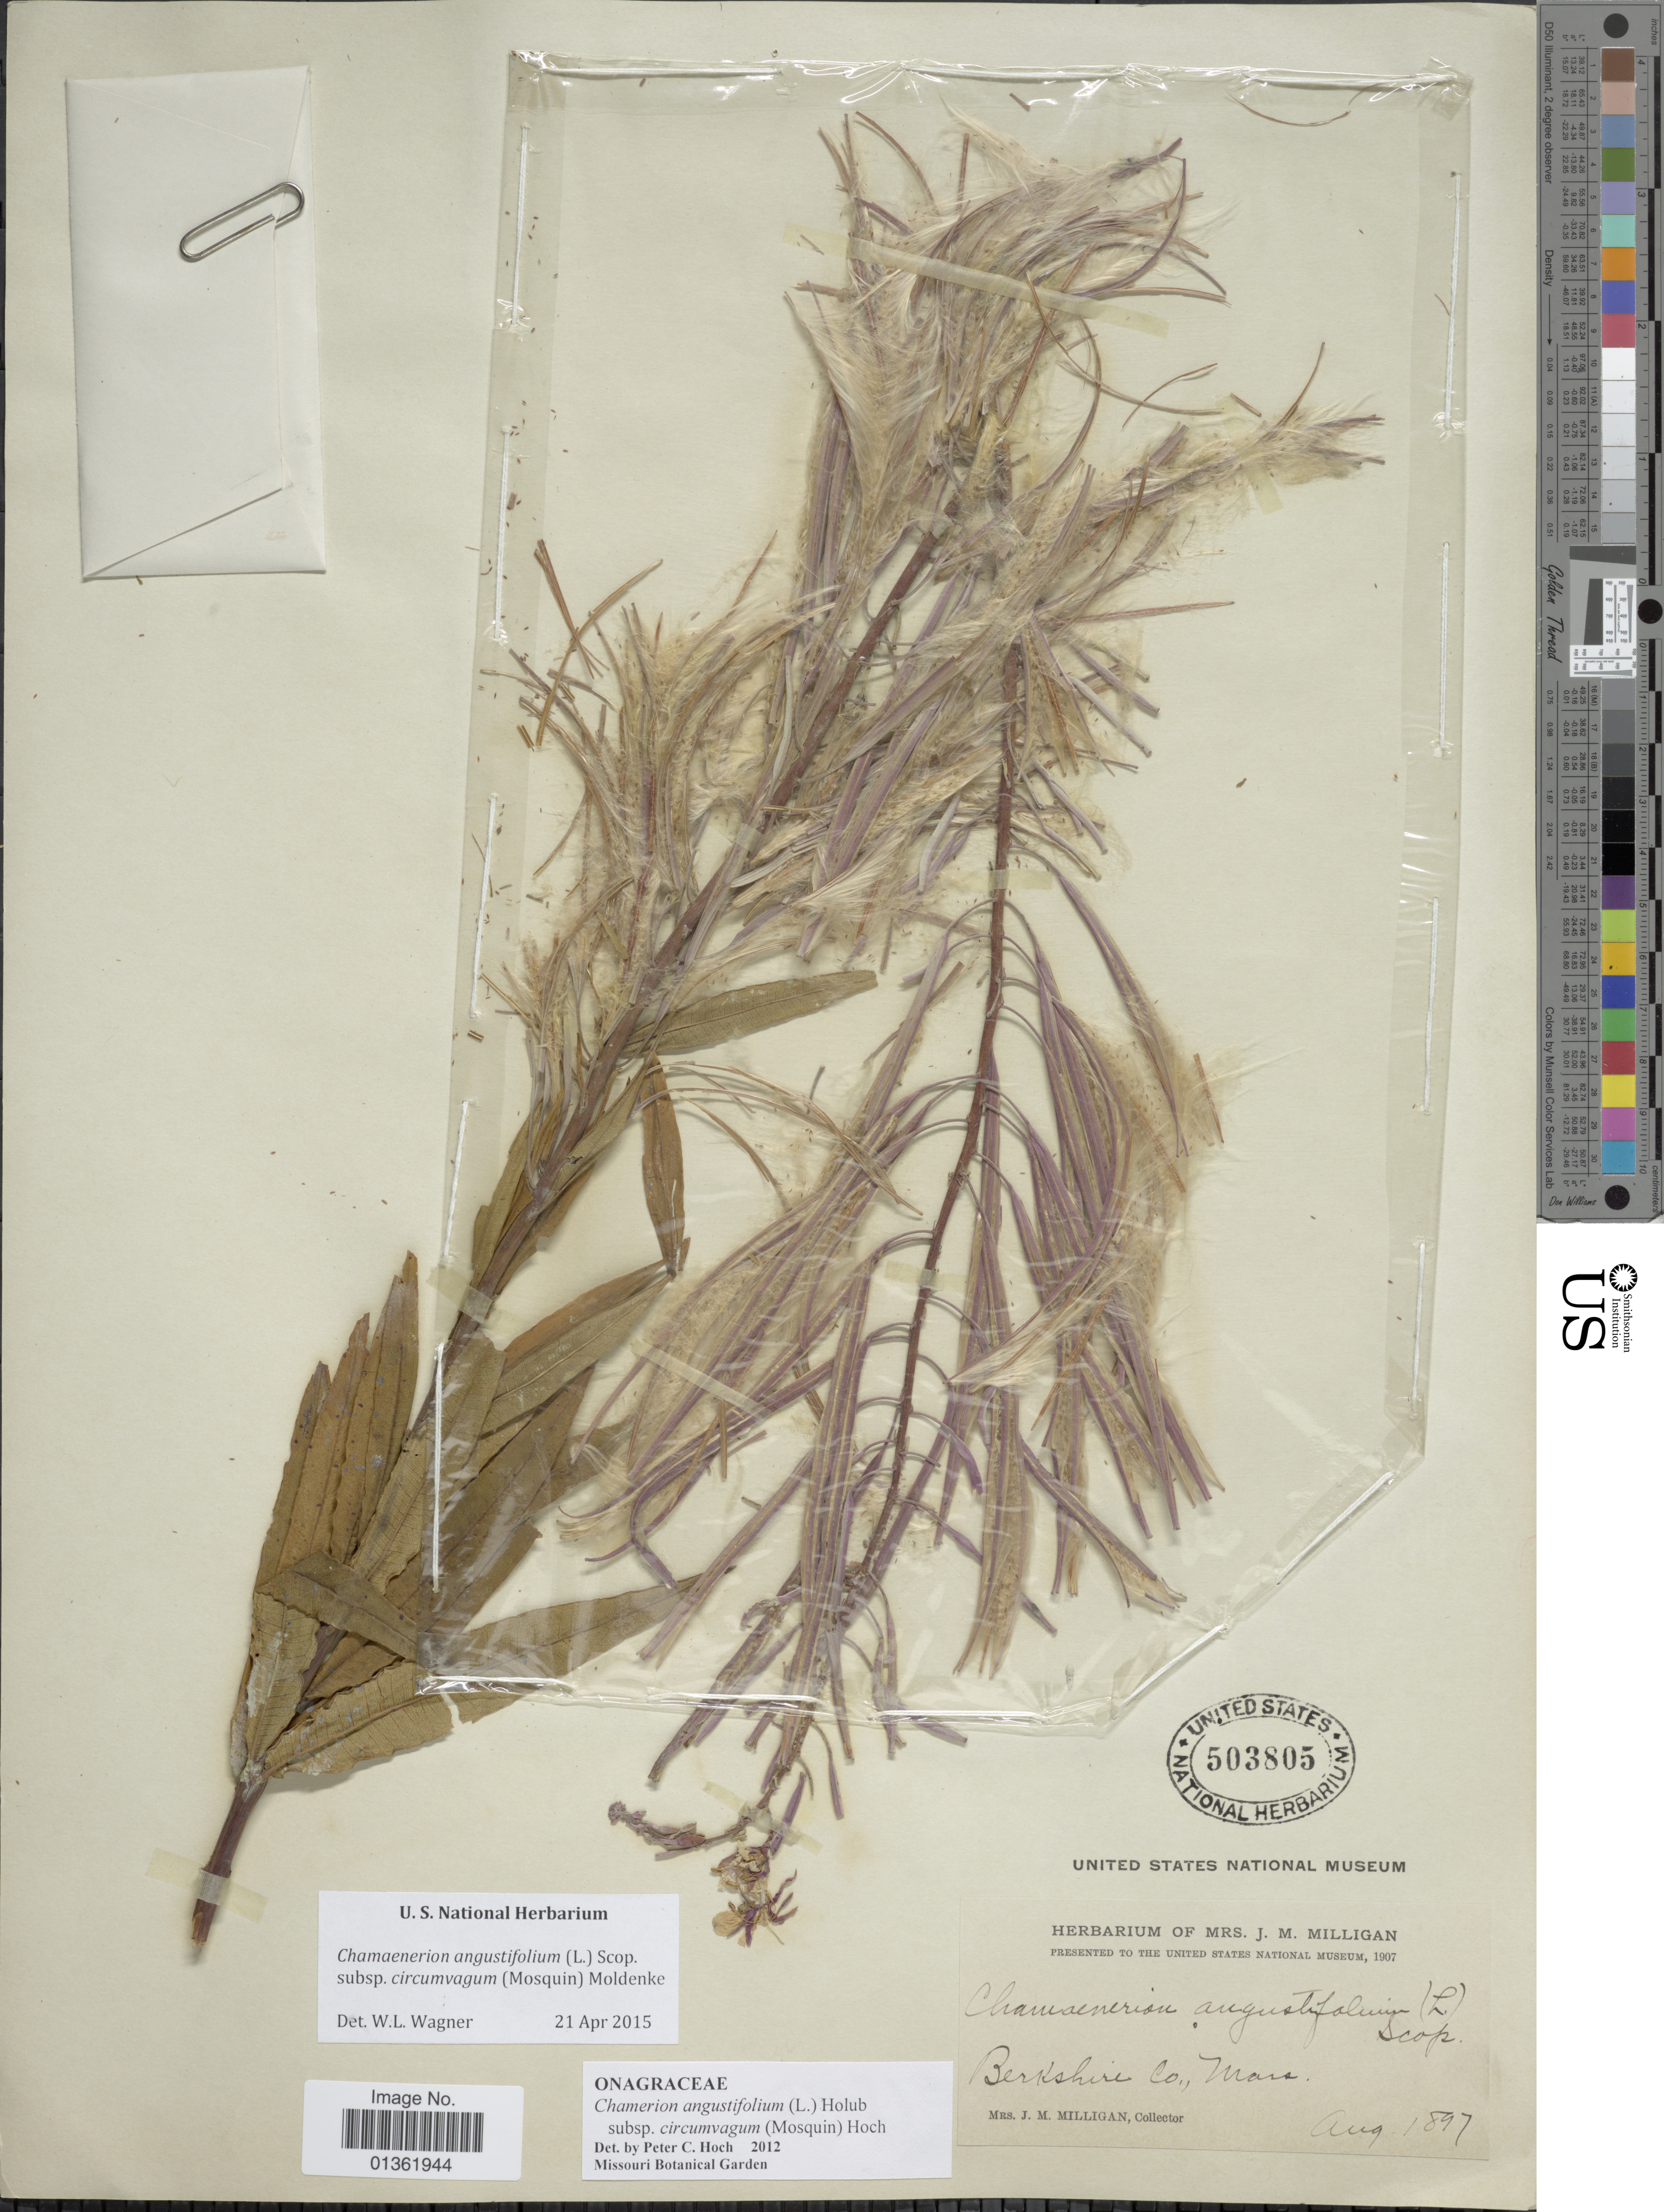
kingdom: Plantae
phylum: Tracheophyta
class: Magnoliopsida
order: Myrtales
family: Onagraceae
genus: Chamaenerion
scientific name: Chamaenerion angustifolium subsp. circumvagum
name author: (Mosquin) Moldenke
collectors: J. M. Milligan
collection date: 1897-08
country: United States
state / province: Massachusetts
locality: Berkshire Co.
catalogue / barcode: US 503805